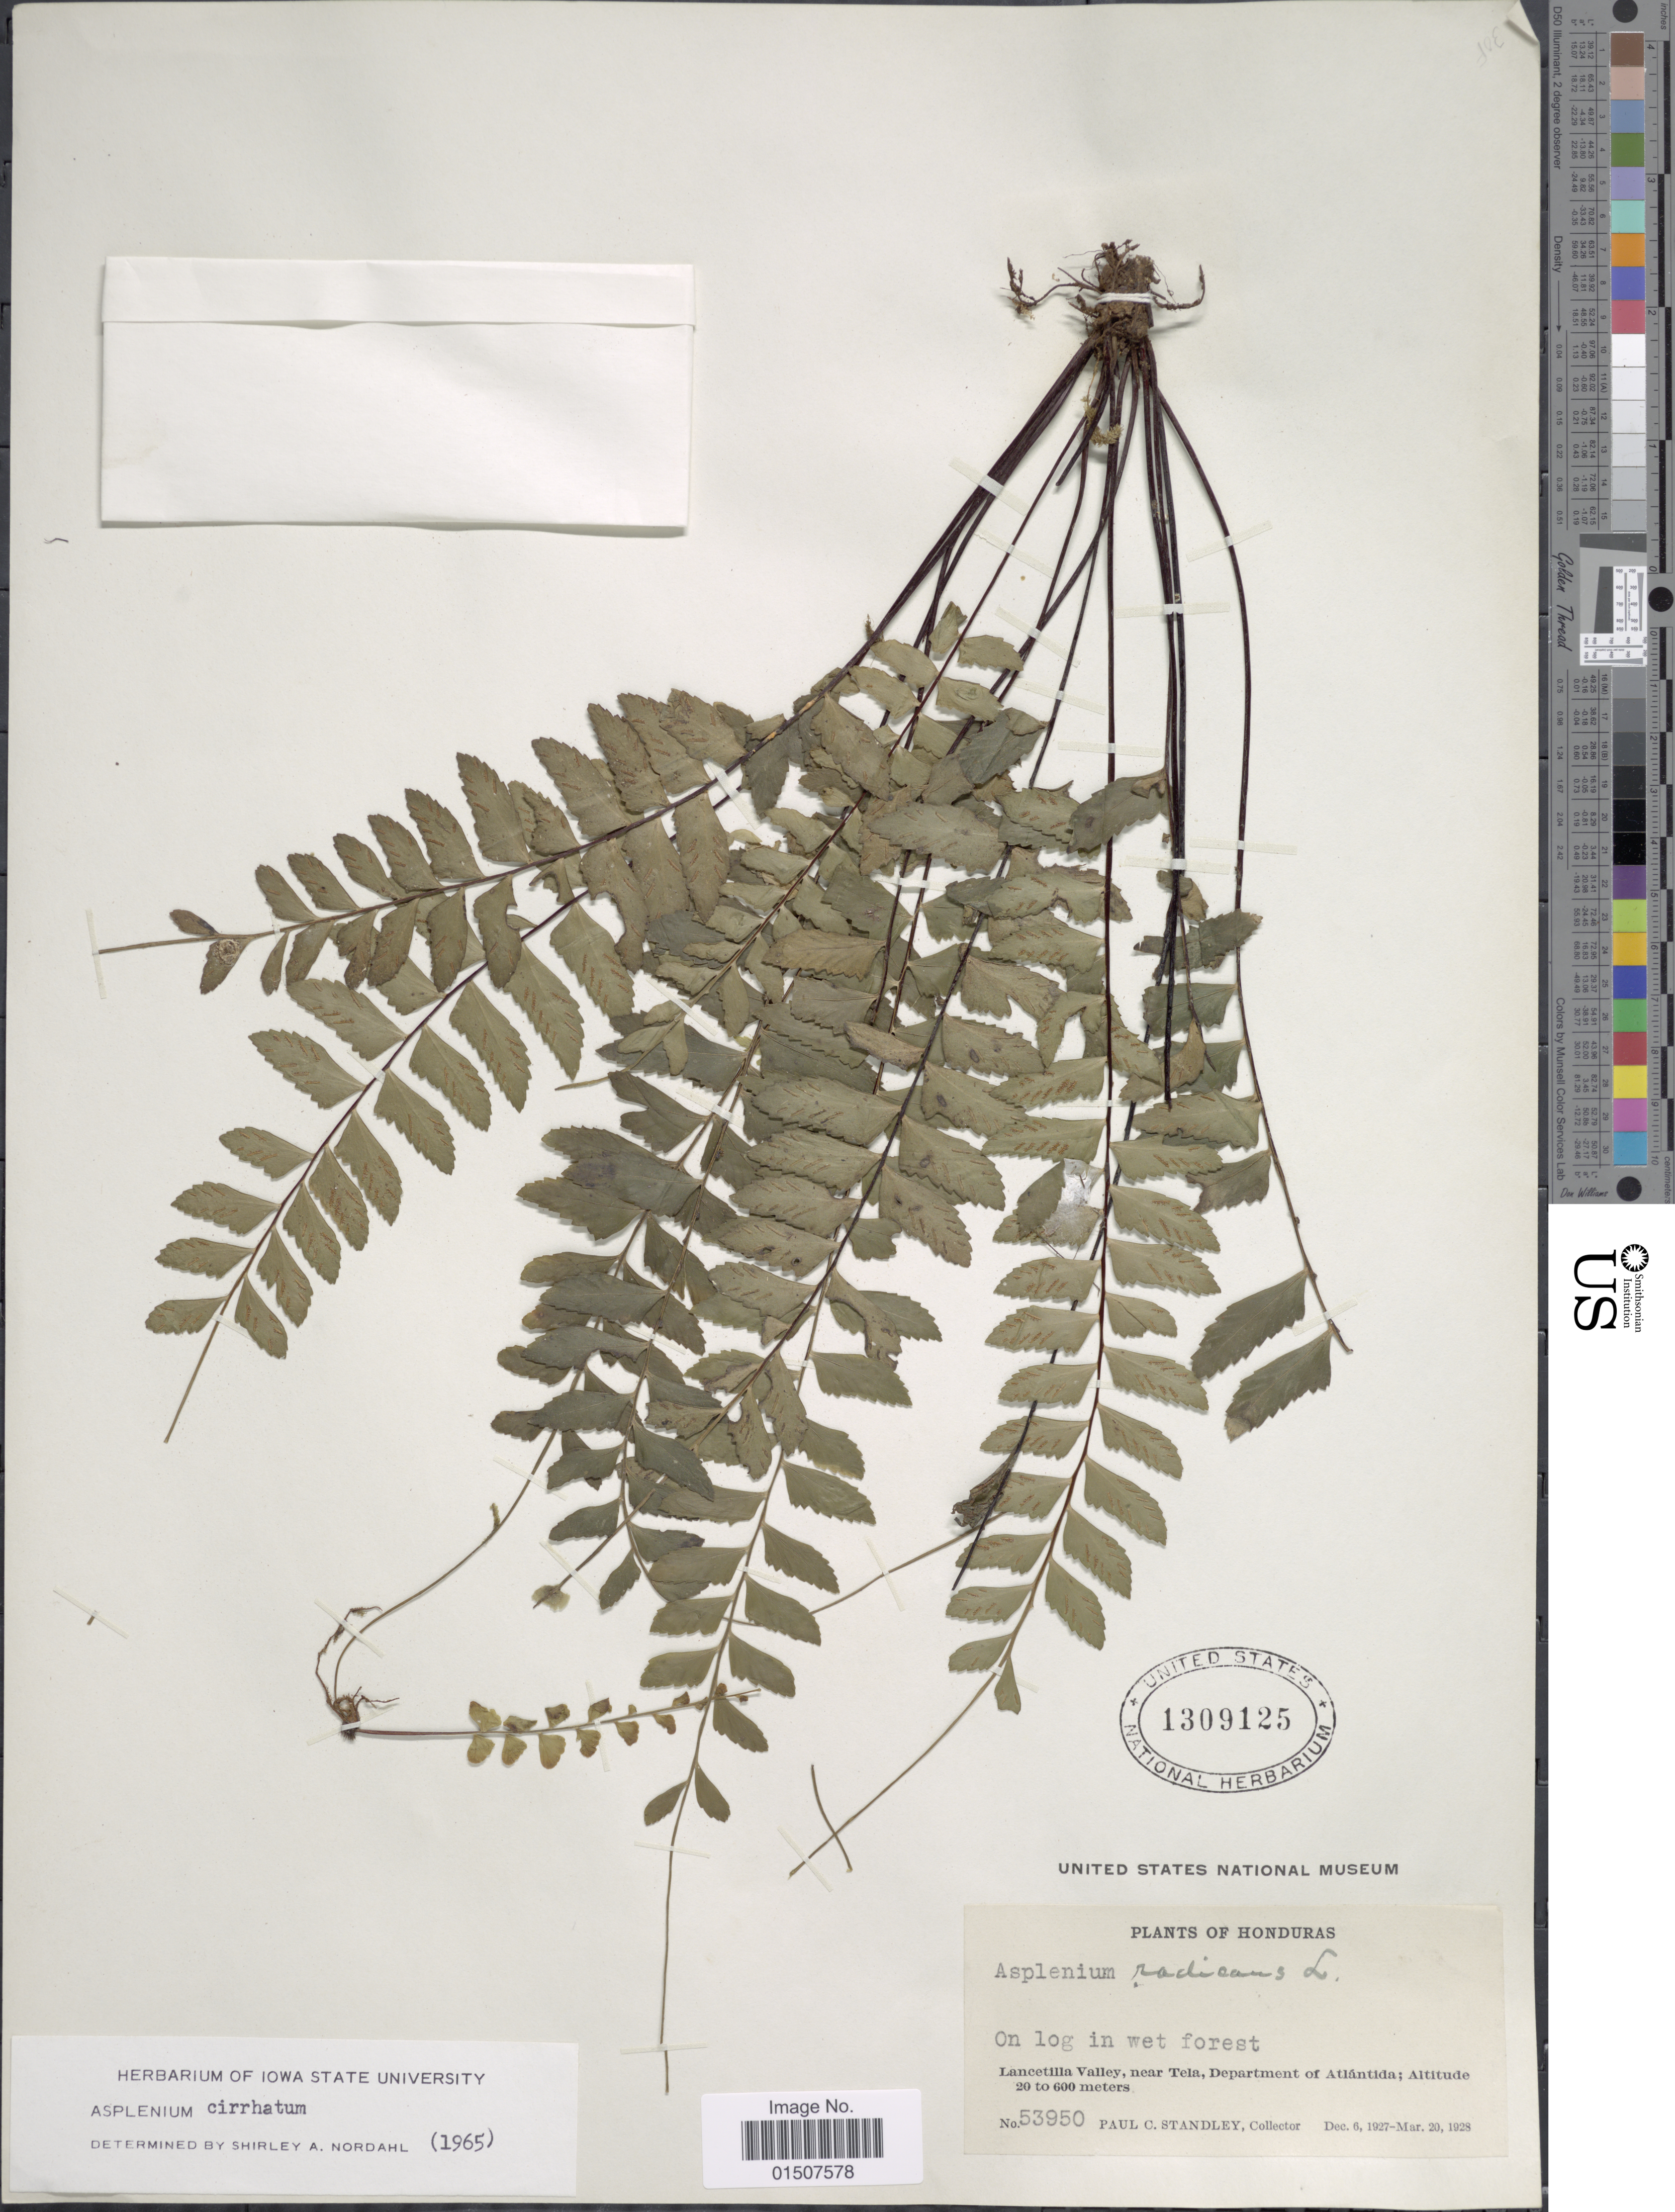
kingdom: Plantae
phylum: Tracheophyta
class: Polypodiopsida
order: Polypodiales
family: Aspleniaceae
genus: Asplenium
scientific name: Asplenium radicans var. cirrhatum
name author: (Rich. ex Willd.) Rosenst.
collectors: P. C. Standley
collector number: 53950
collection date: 1927-12-06/1928-03-20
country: Honduras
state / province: Atlántida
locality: Lancitilla Valley, near Tela, Department of Atlantida.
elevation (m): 20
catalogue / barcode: US 13091125